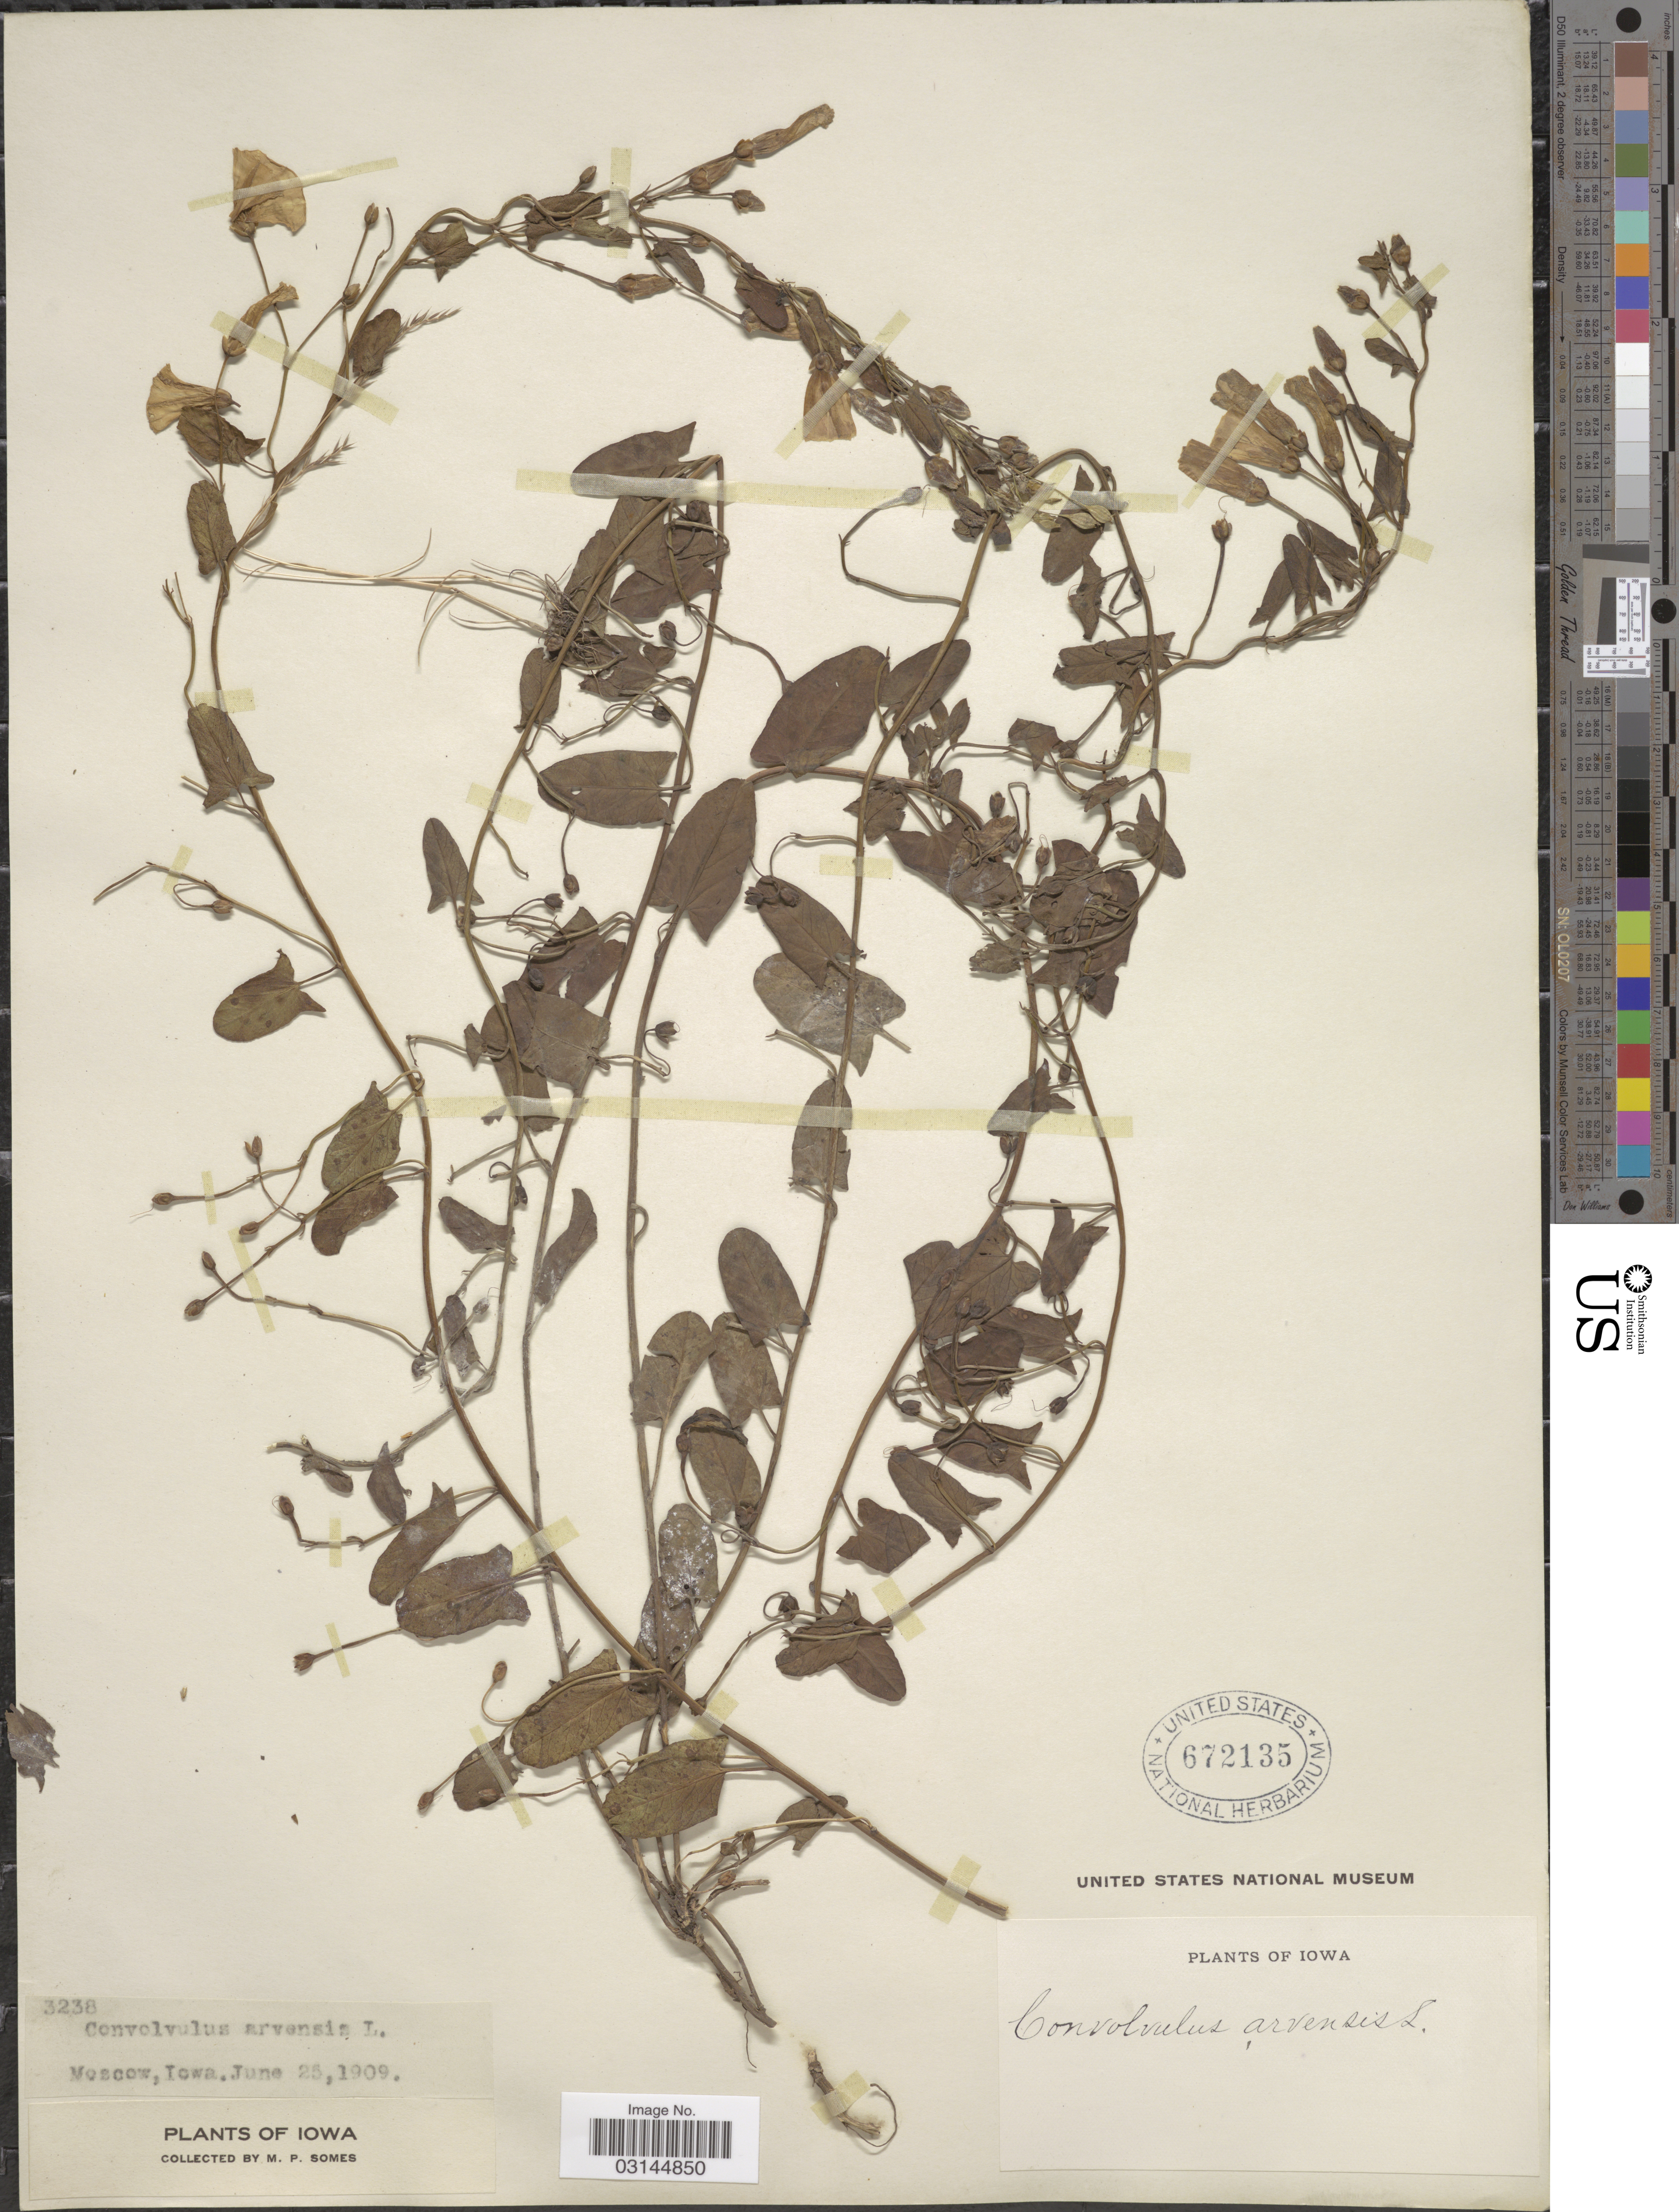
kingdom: Plantae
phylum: Tracheophyta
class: Magnoliopsida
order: Solanales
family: Convolvulaceae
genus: Convolvulus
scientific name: Convolvulus arvensis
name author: L.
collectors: M. Somes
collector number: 3238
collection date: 1909-06-25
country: United States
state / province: Iowa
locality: Moscow.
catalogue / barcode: US 672135